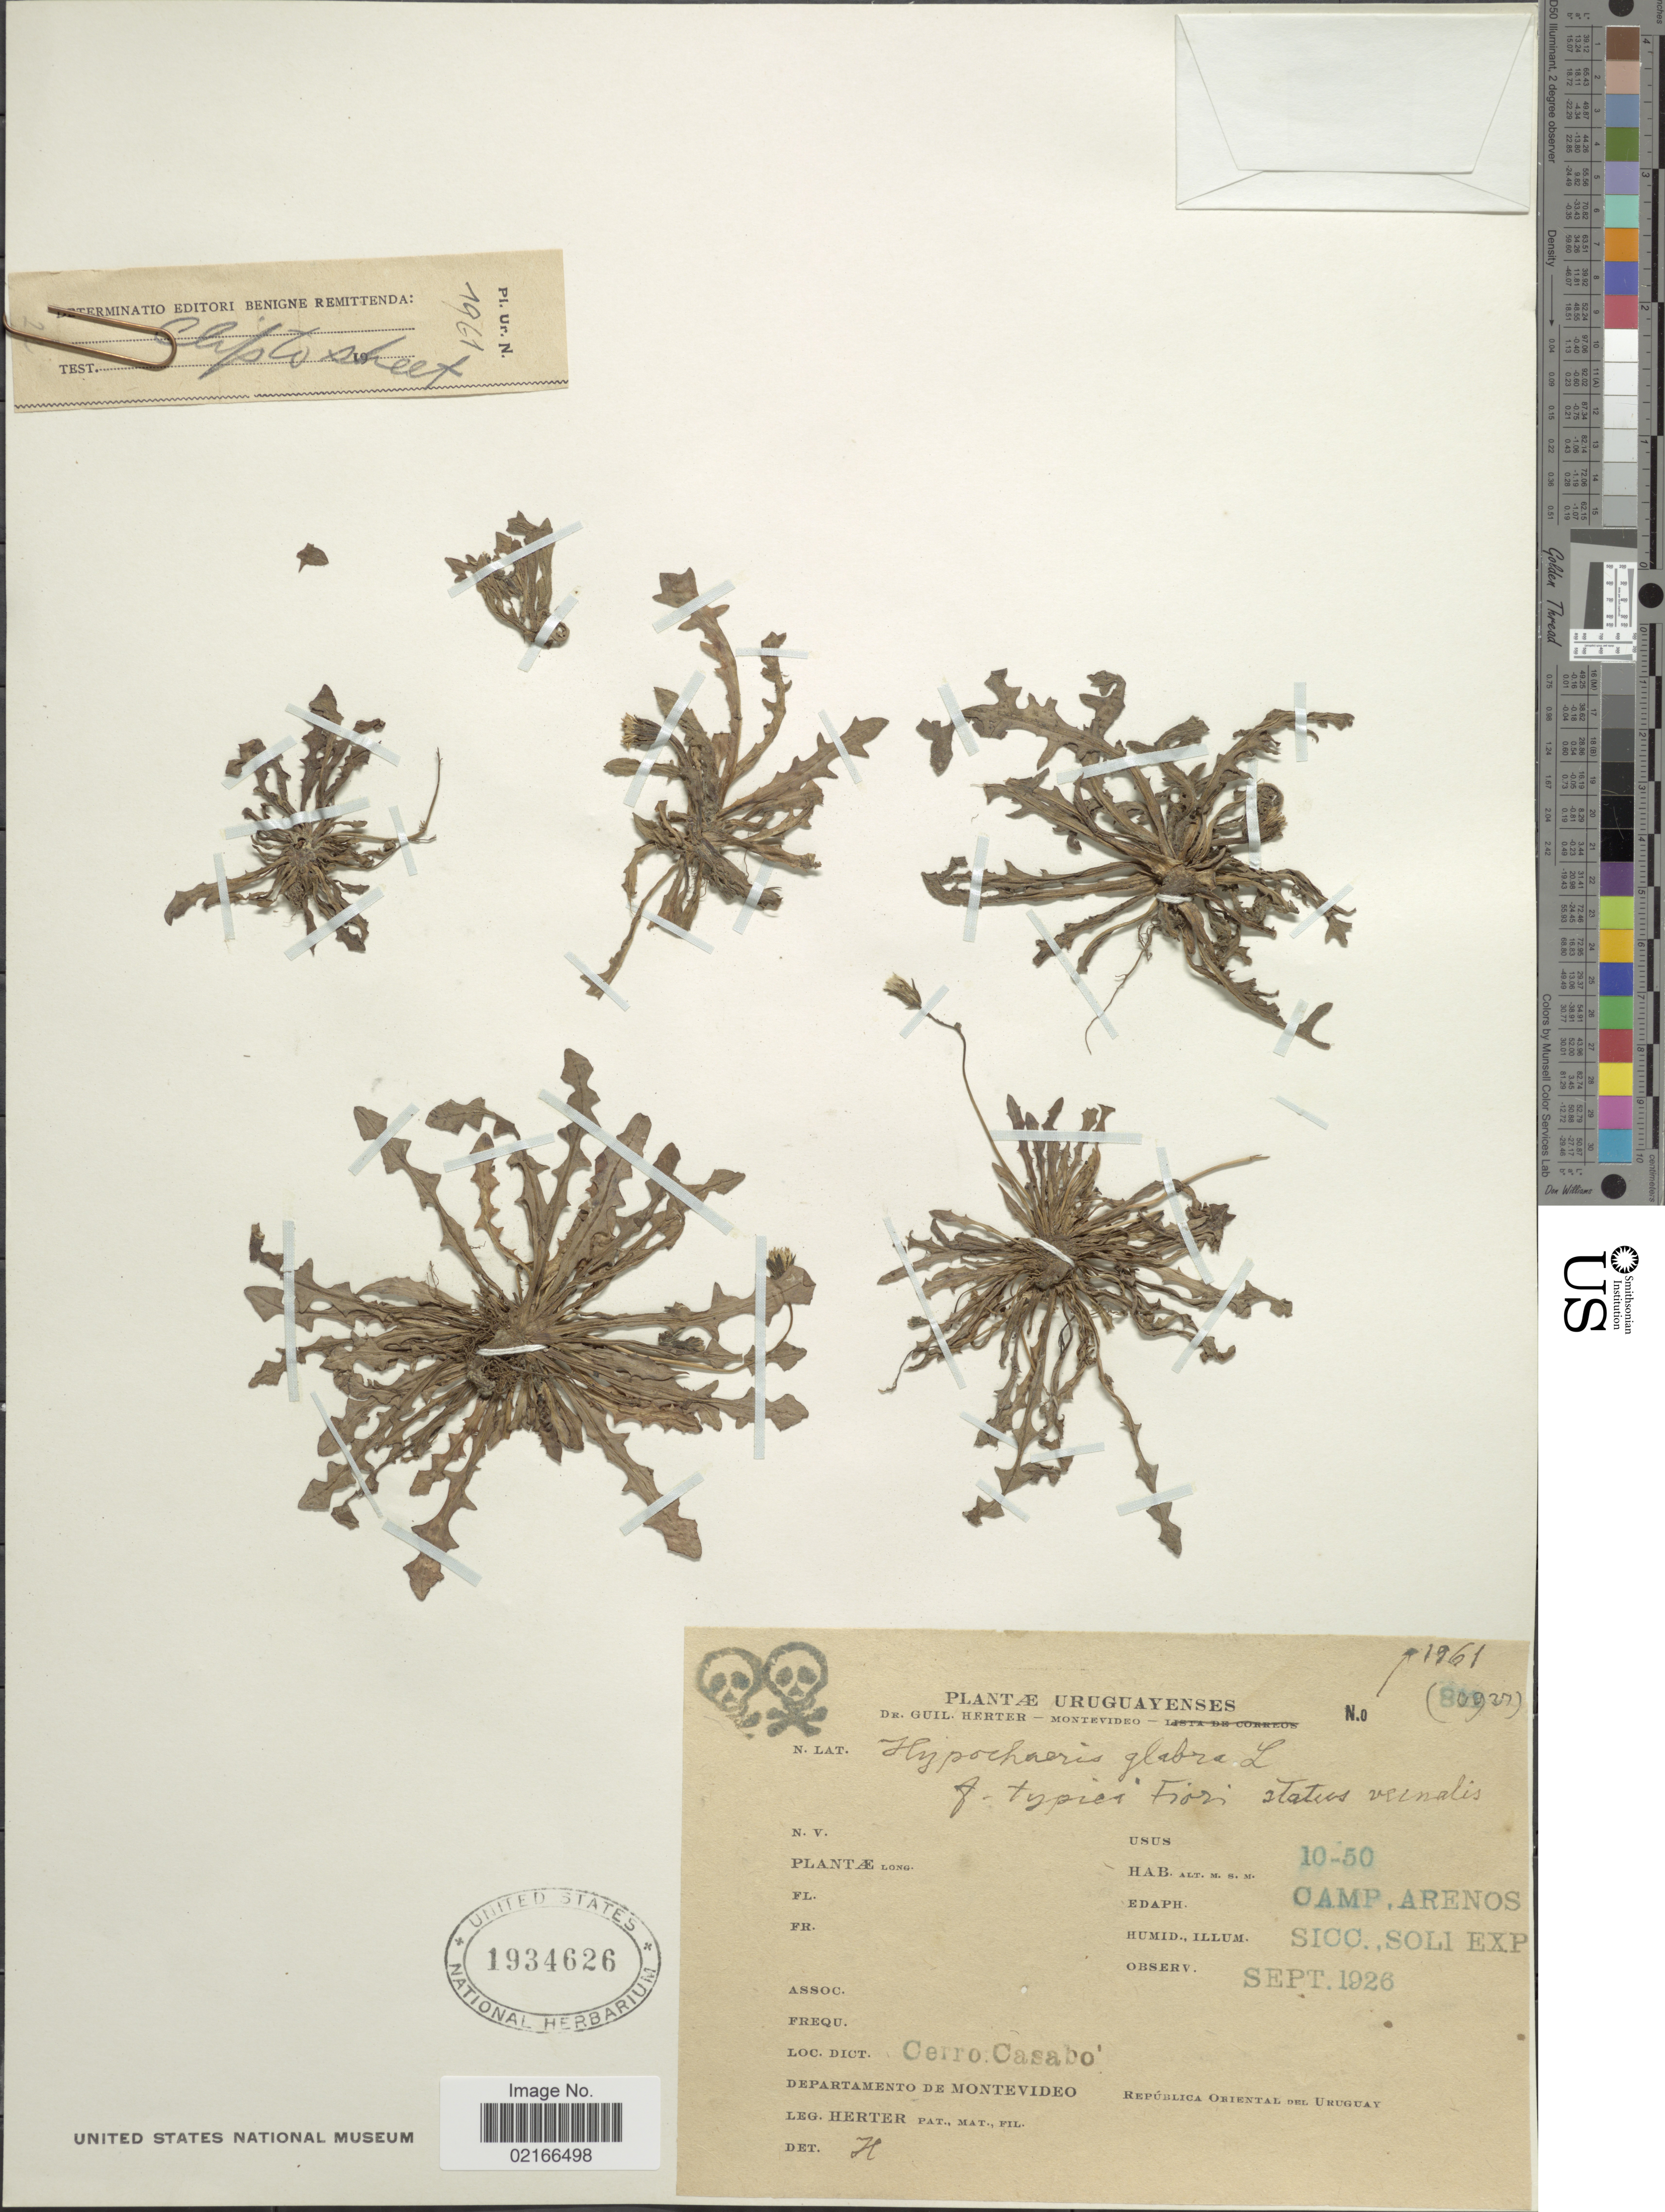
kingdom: Plantae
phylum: Tracheophyta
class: Magnoliopsida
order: Asterales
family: Asteraceae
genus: Hypochaeris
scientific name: Hypochaeris glabra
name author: L.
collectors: G. Herter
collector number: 1961 (80937)*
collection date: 1926-09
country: Uruguay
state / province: Montevideo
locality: Dict. Cerro Casabo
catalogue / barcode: US 1934626